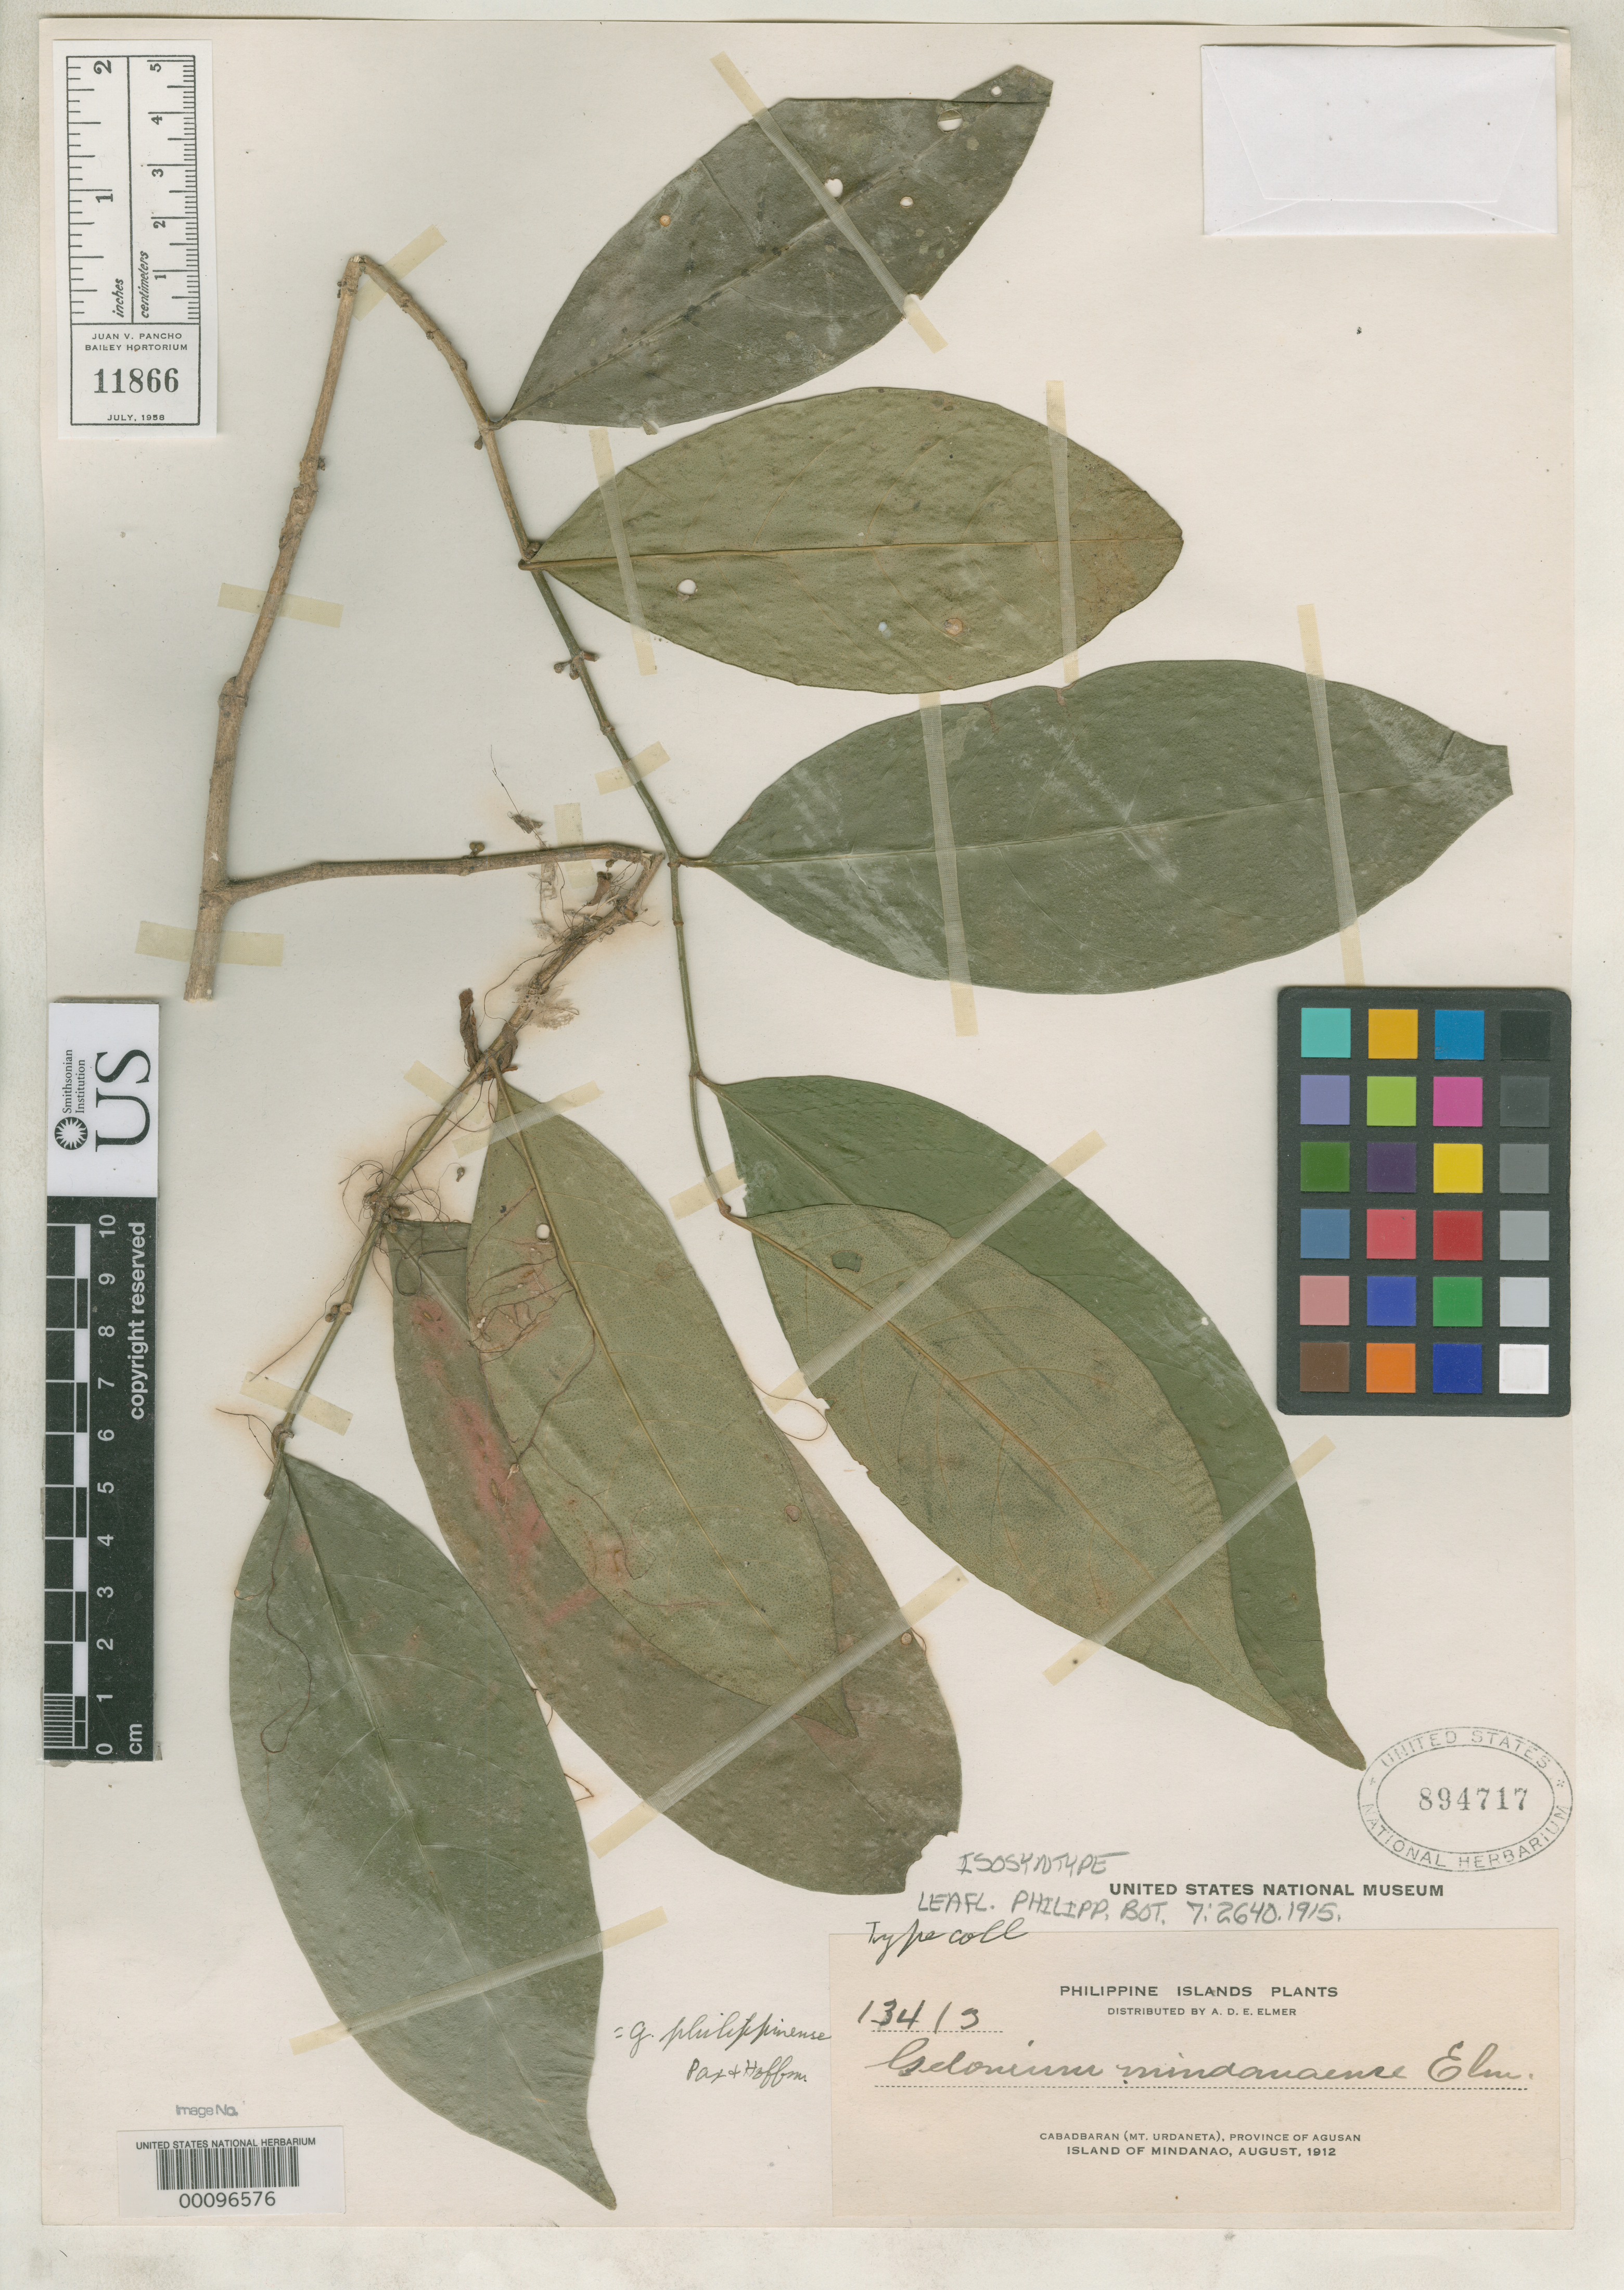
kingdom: Plantae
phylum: Tracheophyta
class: Magnoliopsida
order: Malpighiales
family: Euphorbiaceae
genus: Gelonium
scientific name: Gelonium mindanaense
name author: Elmer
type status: Isosyntype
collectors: A. D. E. Elmer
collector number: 13413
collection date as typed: Aug 1912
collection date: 1912-08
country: Philippines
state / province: Caraga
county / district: Agusan del Norte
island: Mindanao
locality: Cabadbaran (Mt. Urdaneta), Province of Agusan, Island of Mindanao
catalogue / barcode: US 894717